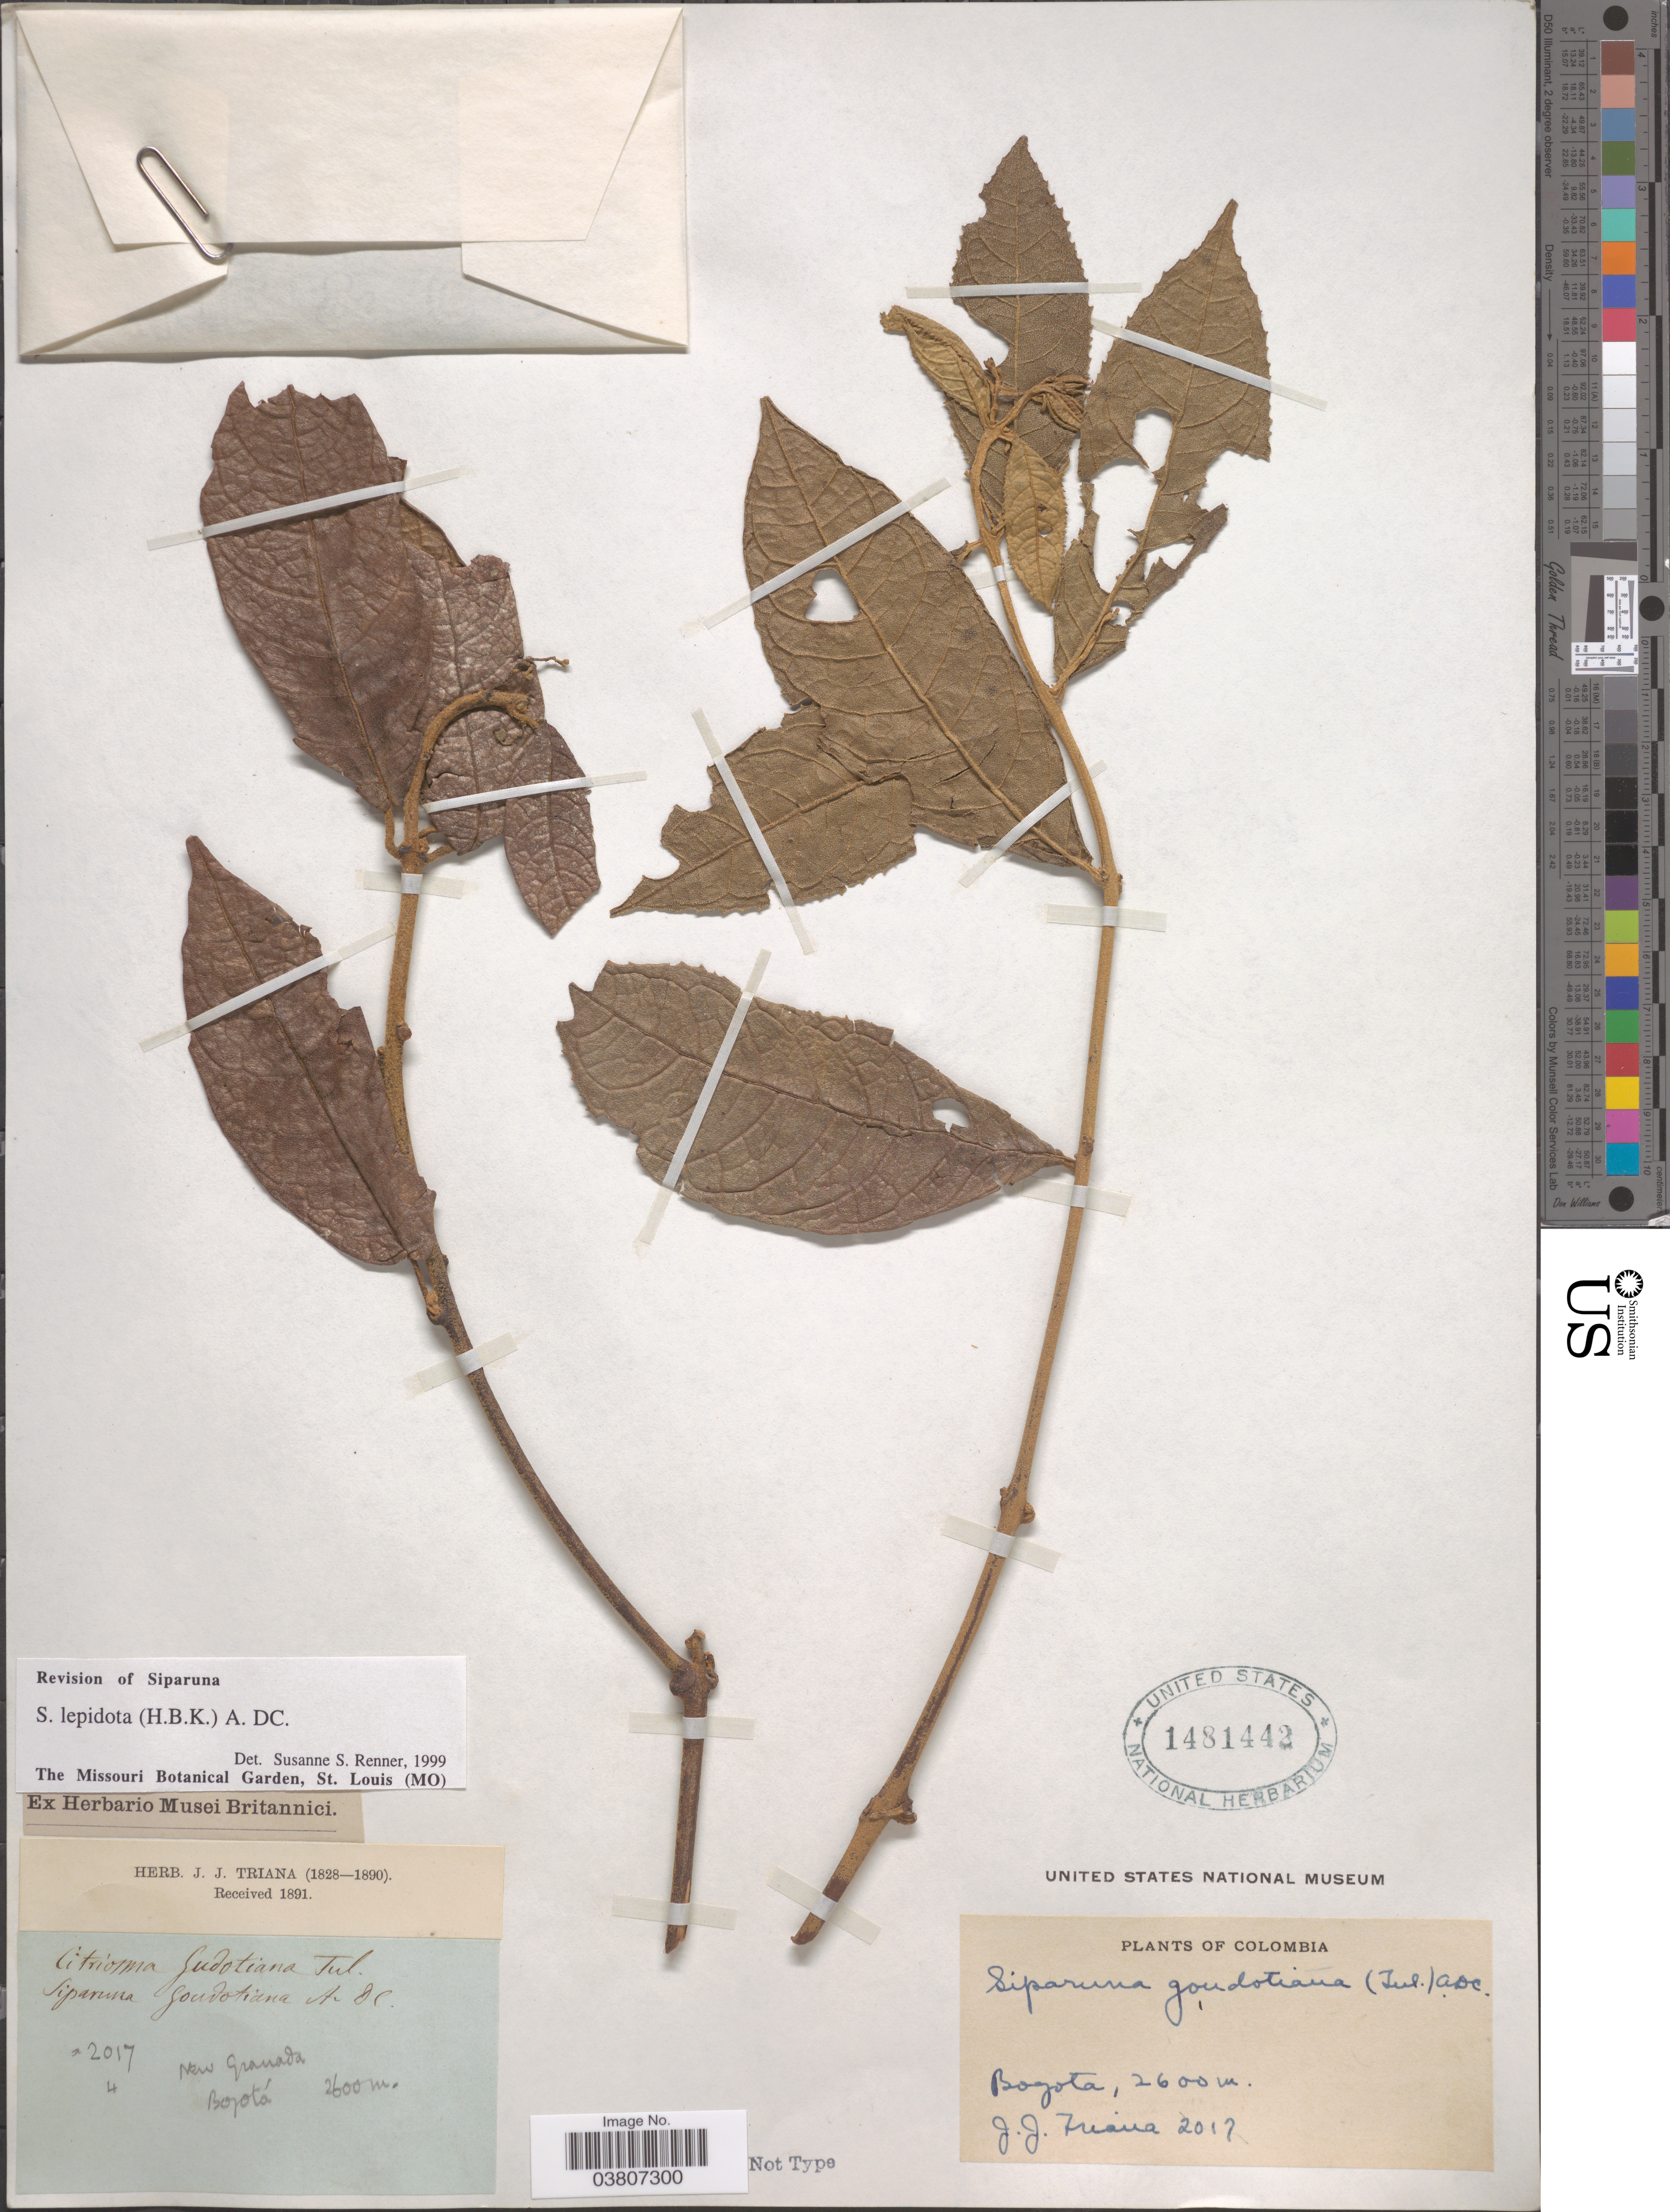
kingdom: Plantae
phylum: Tracheophyta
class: Magnoliopsida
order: Laurales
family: Siparunaceae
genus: Siparuna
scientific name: Siparuna lepidota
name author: (Kunth) A. DC.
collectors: J. J. Triana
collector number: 2017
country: Colombia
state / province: Bogota D.C.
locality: New Granada. Bogotá.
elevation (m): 2600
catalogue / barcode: US 1481442